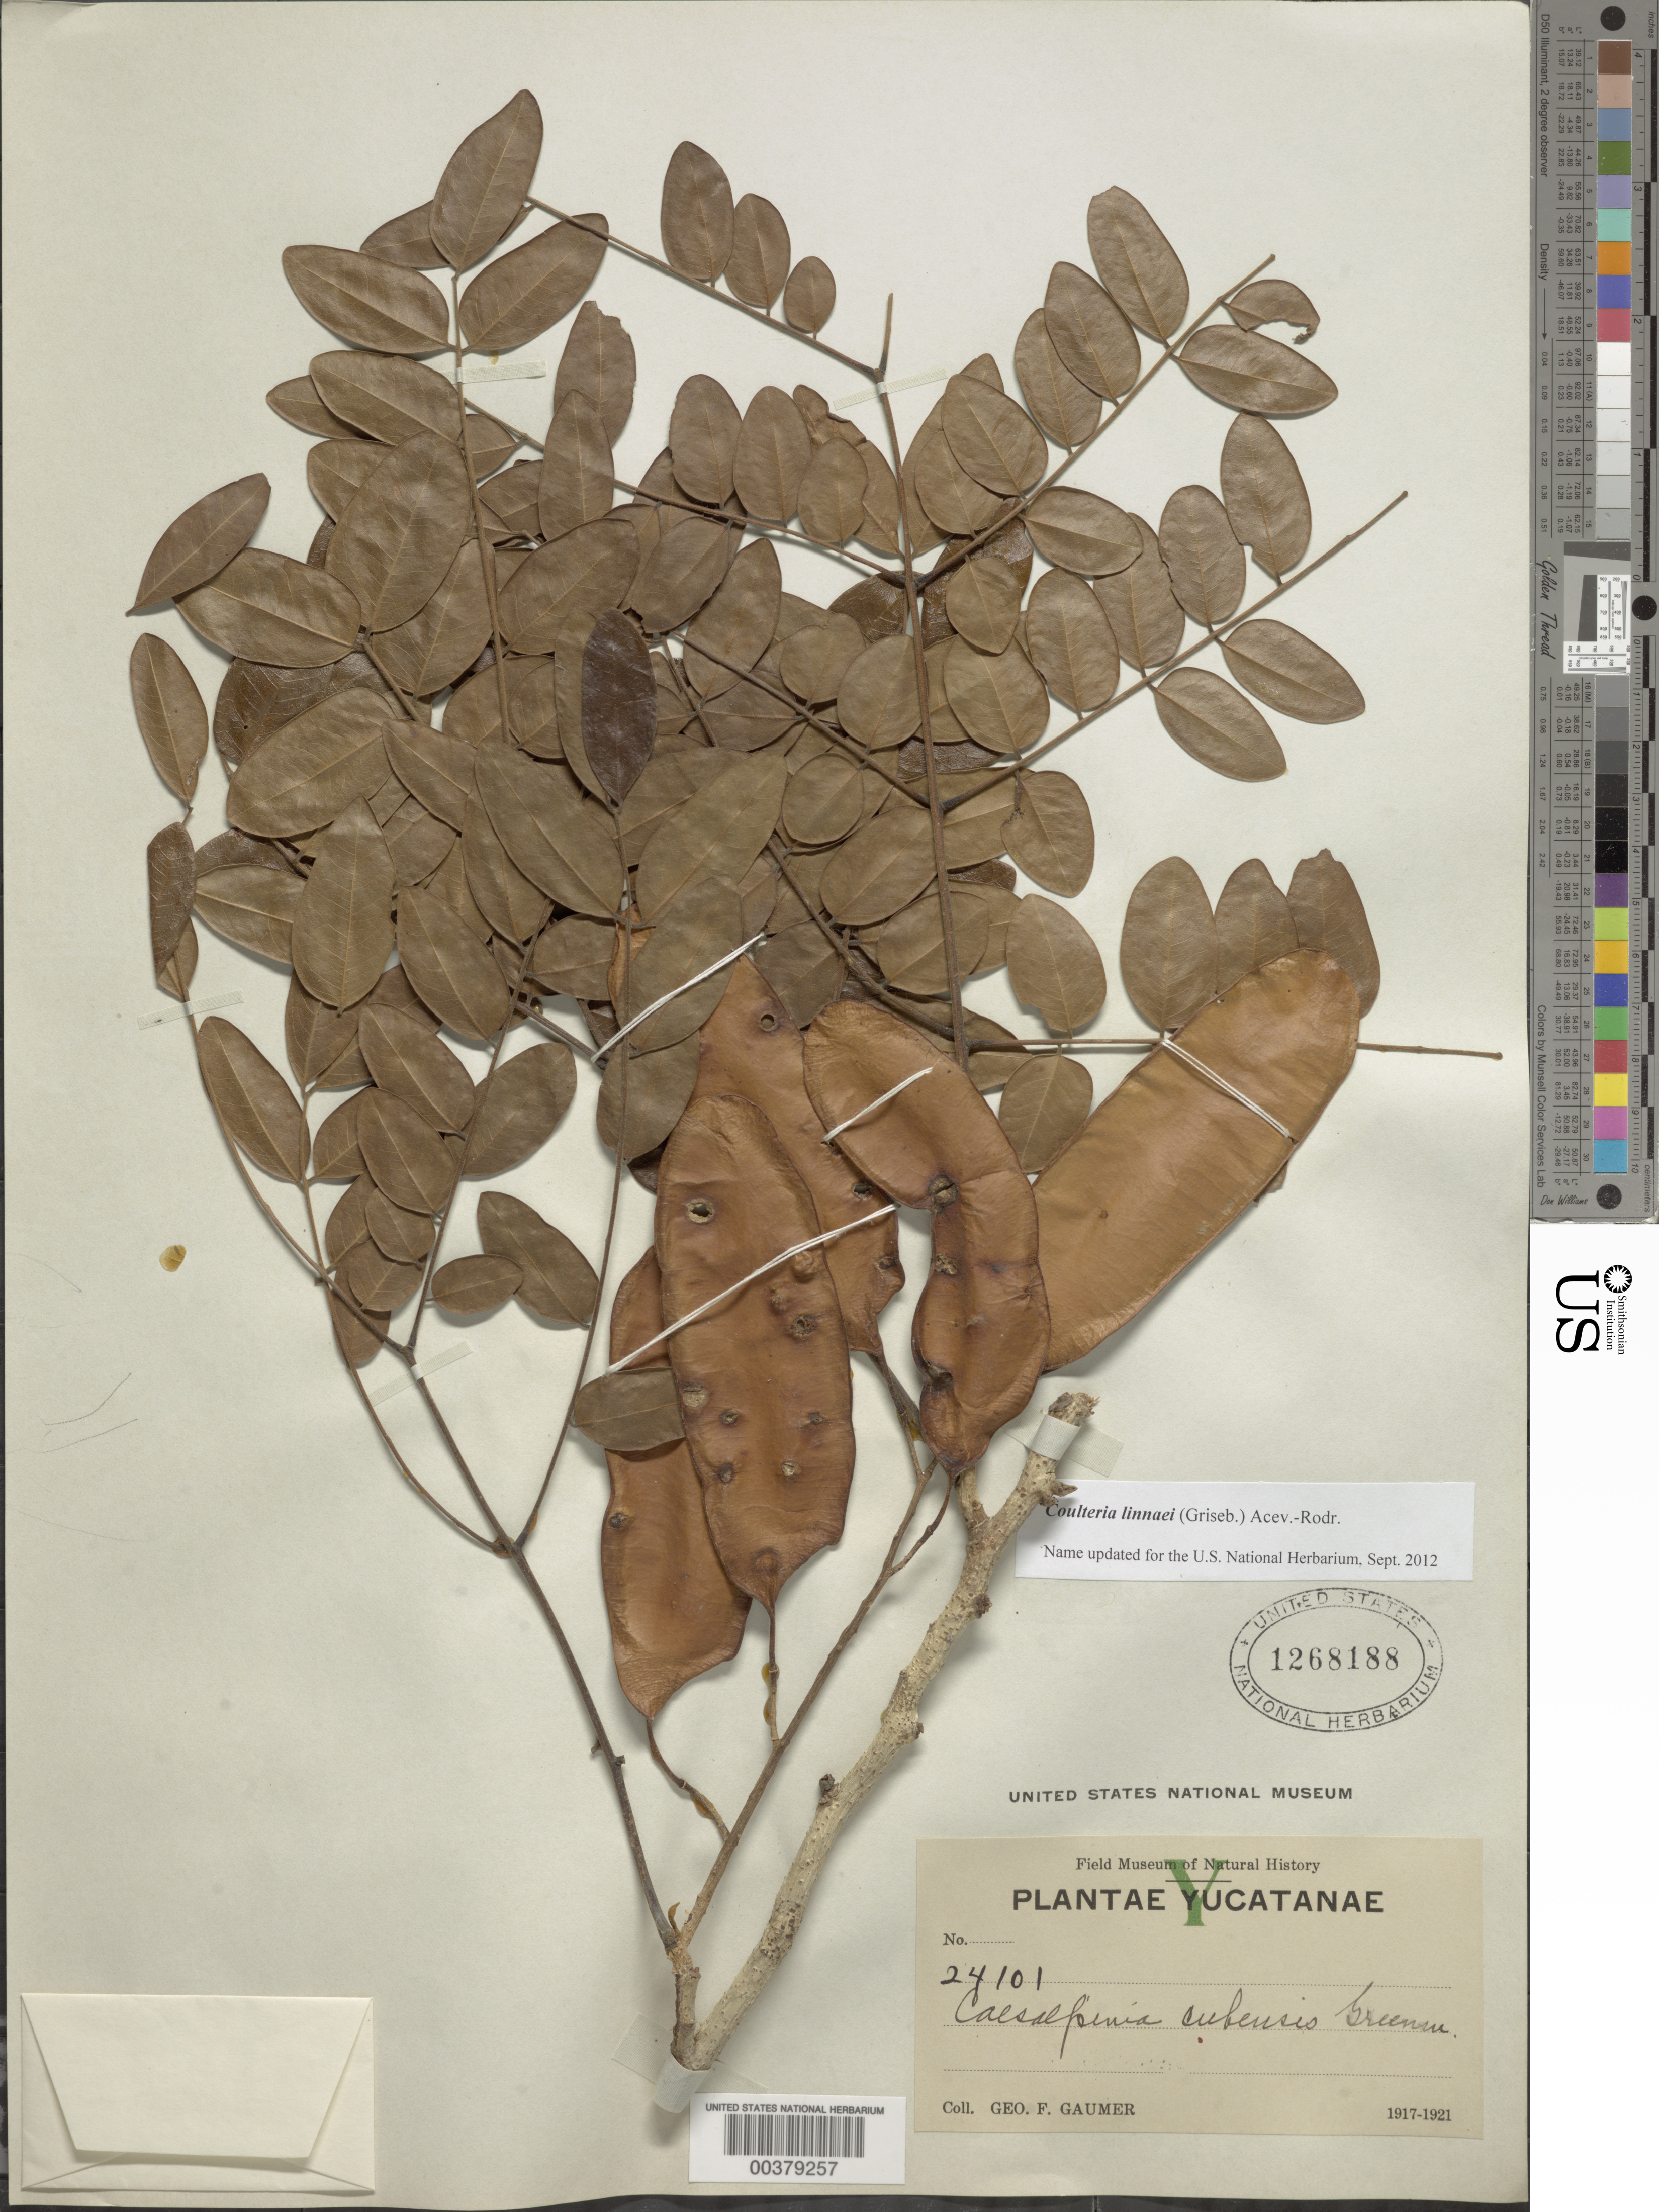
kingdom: Plantae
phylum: Tracheophyta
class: Magnoliopsida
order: Fabales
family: Fabaceae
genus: Coulteria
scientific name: Coulteria linnaei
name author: (Griseb.) Acev.-Rodr.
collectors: G. F. Gaumer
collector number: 24101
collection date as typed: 1917 to -- -- 1921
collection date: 1917/1921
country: Mexico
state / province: Yucatán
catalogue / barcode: US 1268188